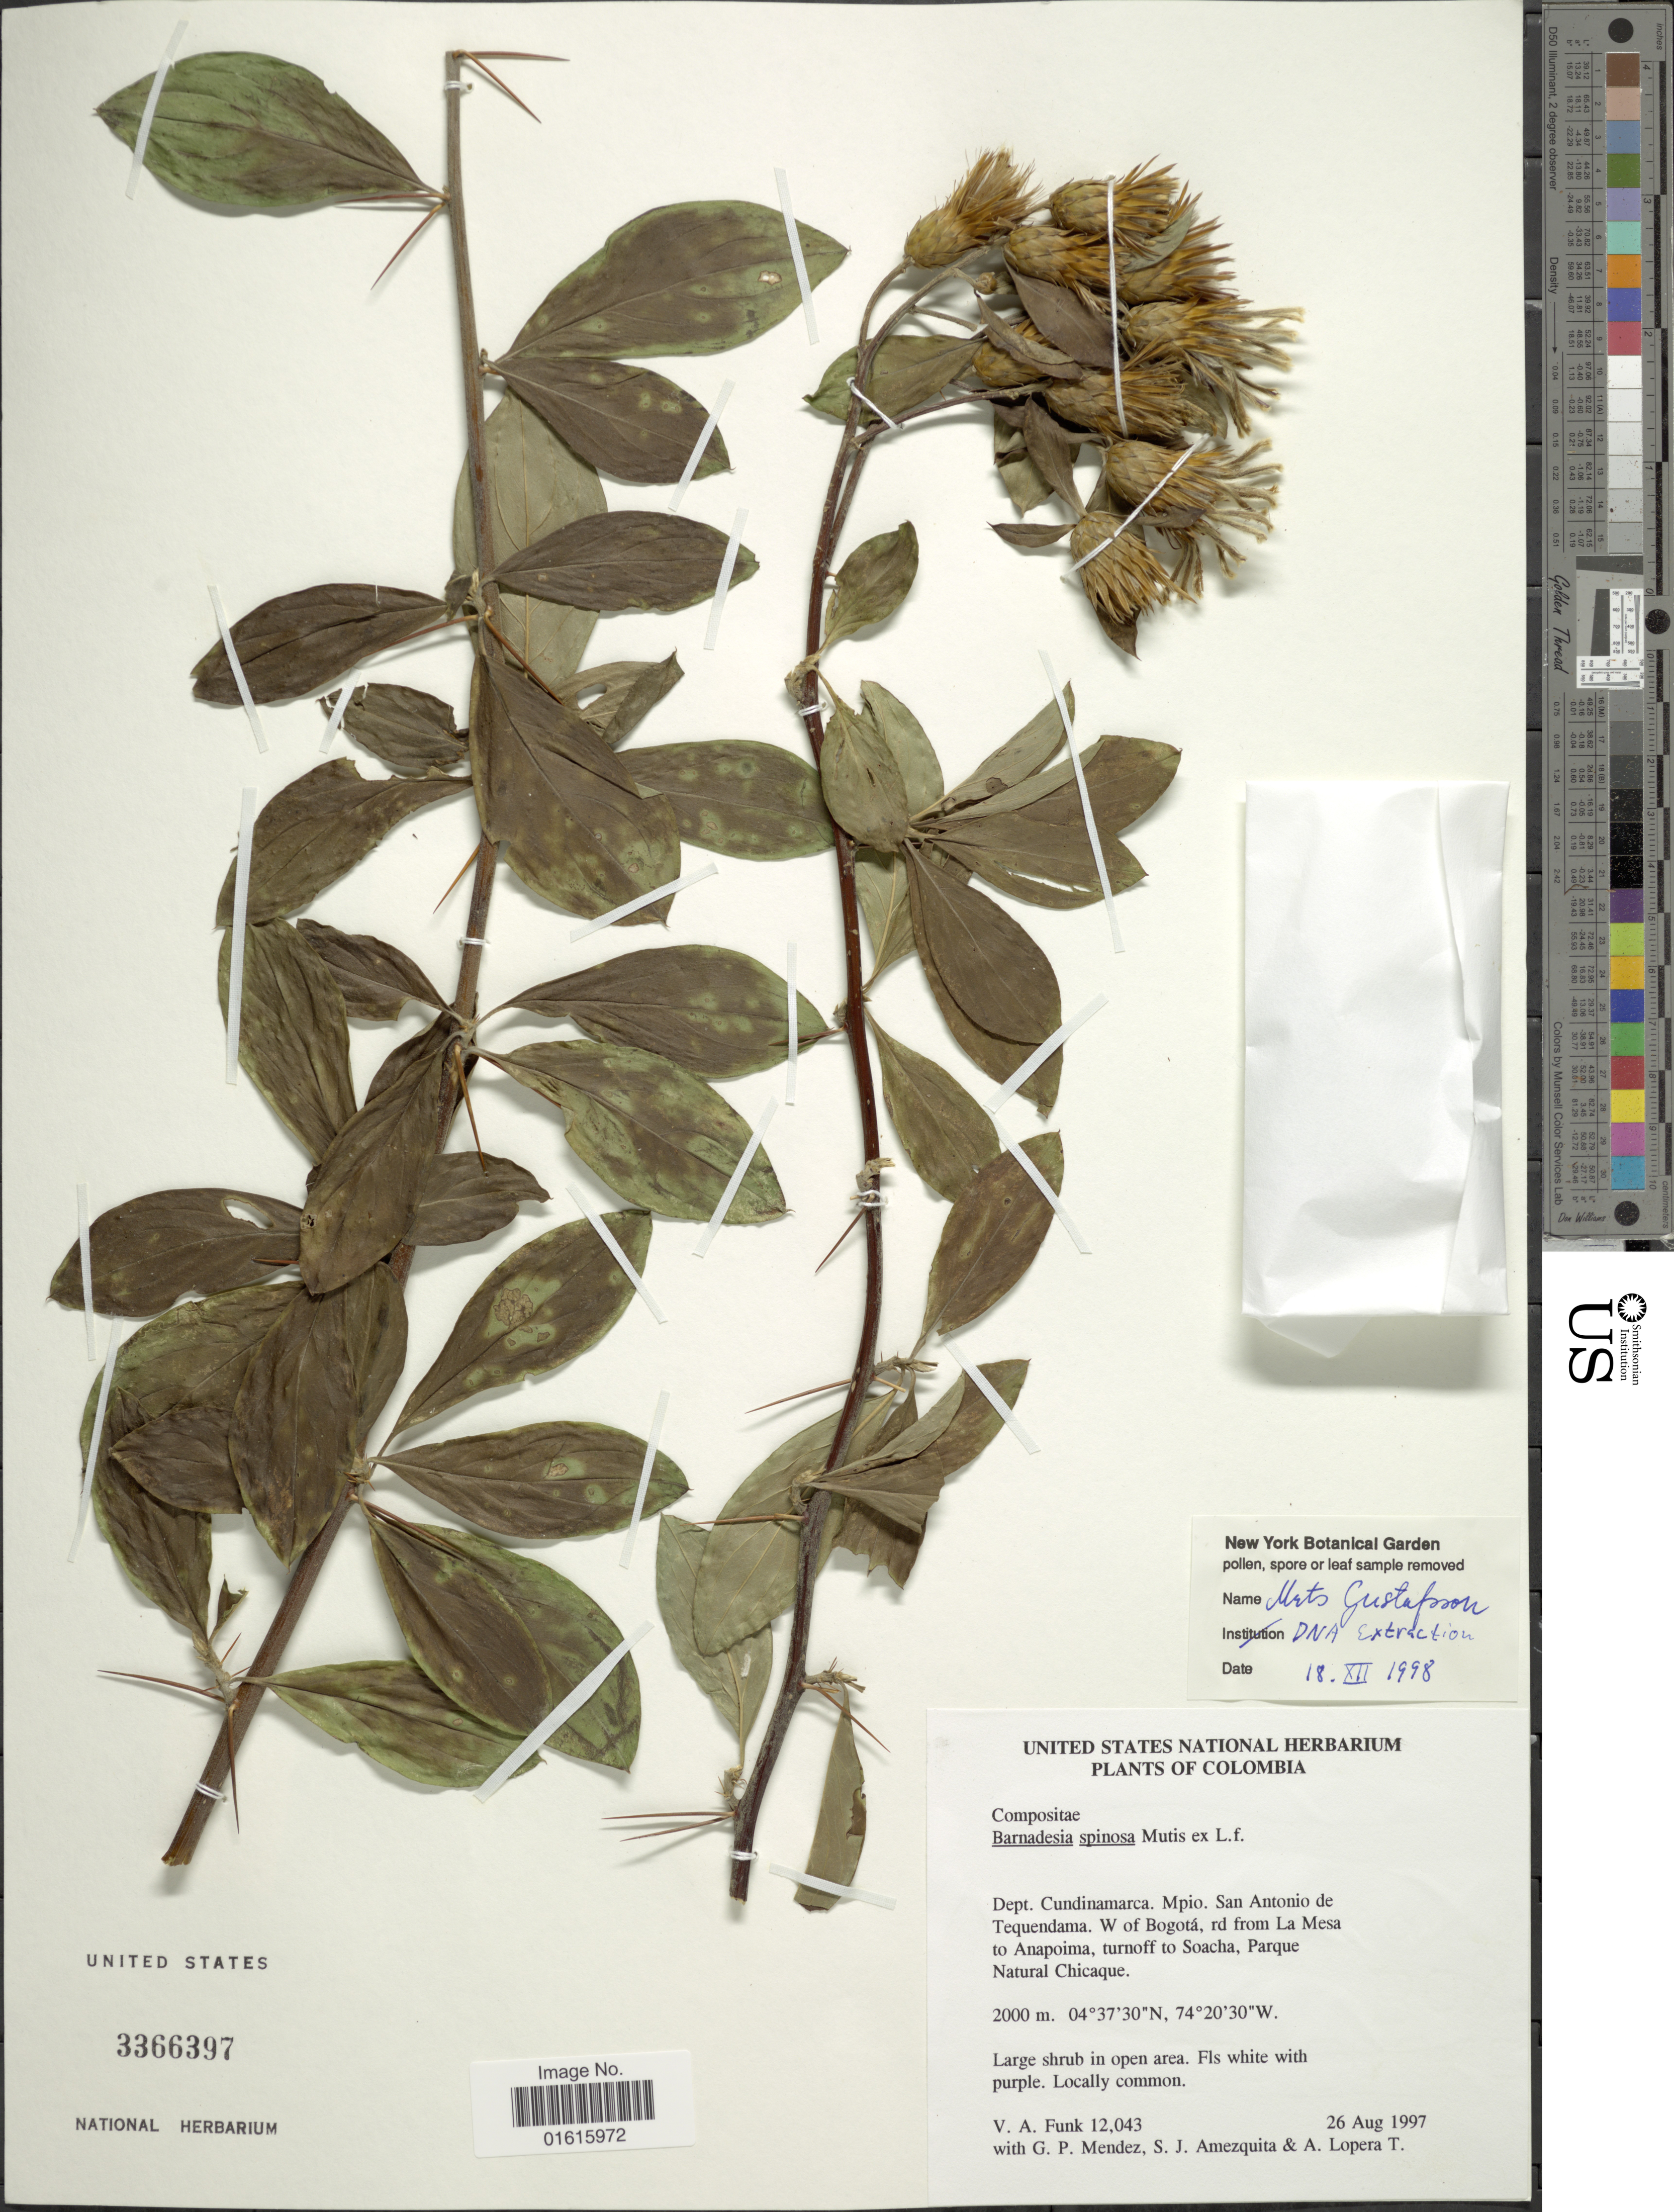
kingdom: Plantae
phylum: Tracheophyta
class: Magnoliopsida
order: Asterales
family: Asteraceae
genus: Barnadesia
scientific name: Barnadesia spinosa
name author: L. f.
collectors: V. Funk, G. Mendez, S. Amezquita & A. Lopera T.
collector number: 12043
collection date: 1997-08-26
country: Colombia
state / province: Cundinamarca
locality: Mpio. San Antonio de Tequendama. W of Bogota, rd from La Mesa to Anapoima, turnoff to Soacha, Parque Natural Chicaque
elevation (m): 2000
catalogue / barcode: US 3366397